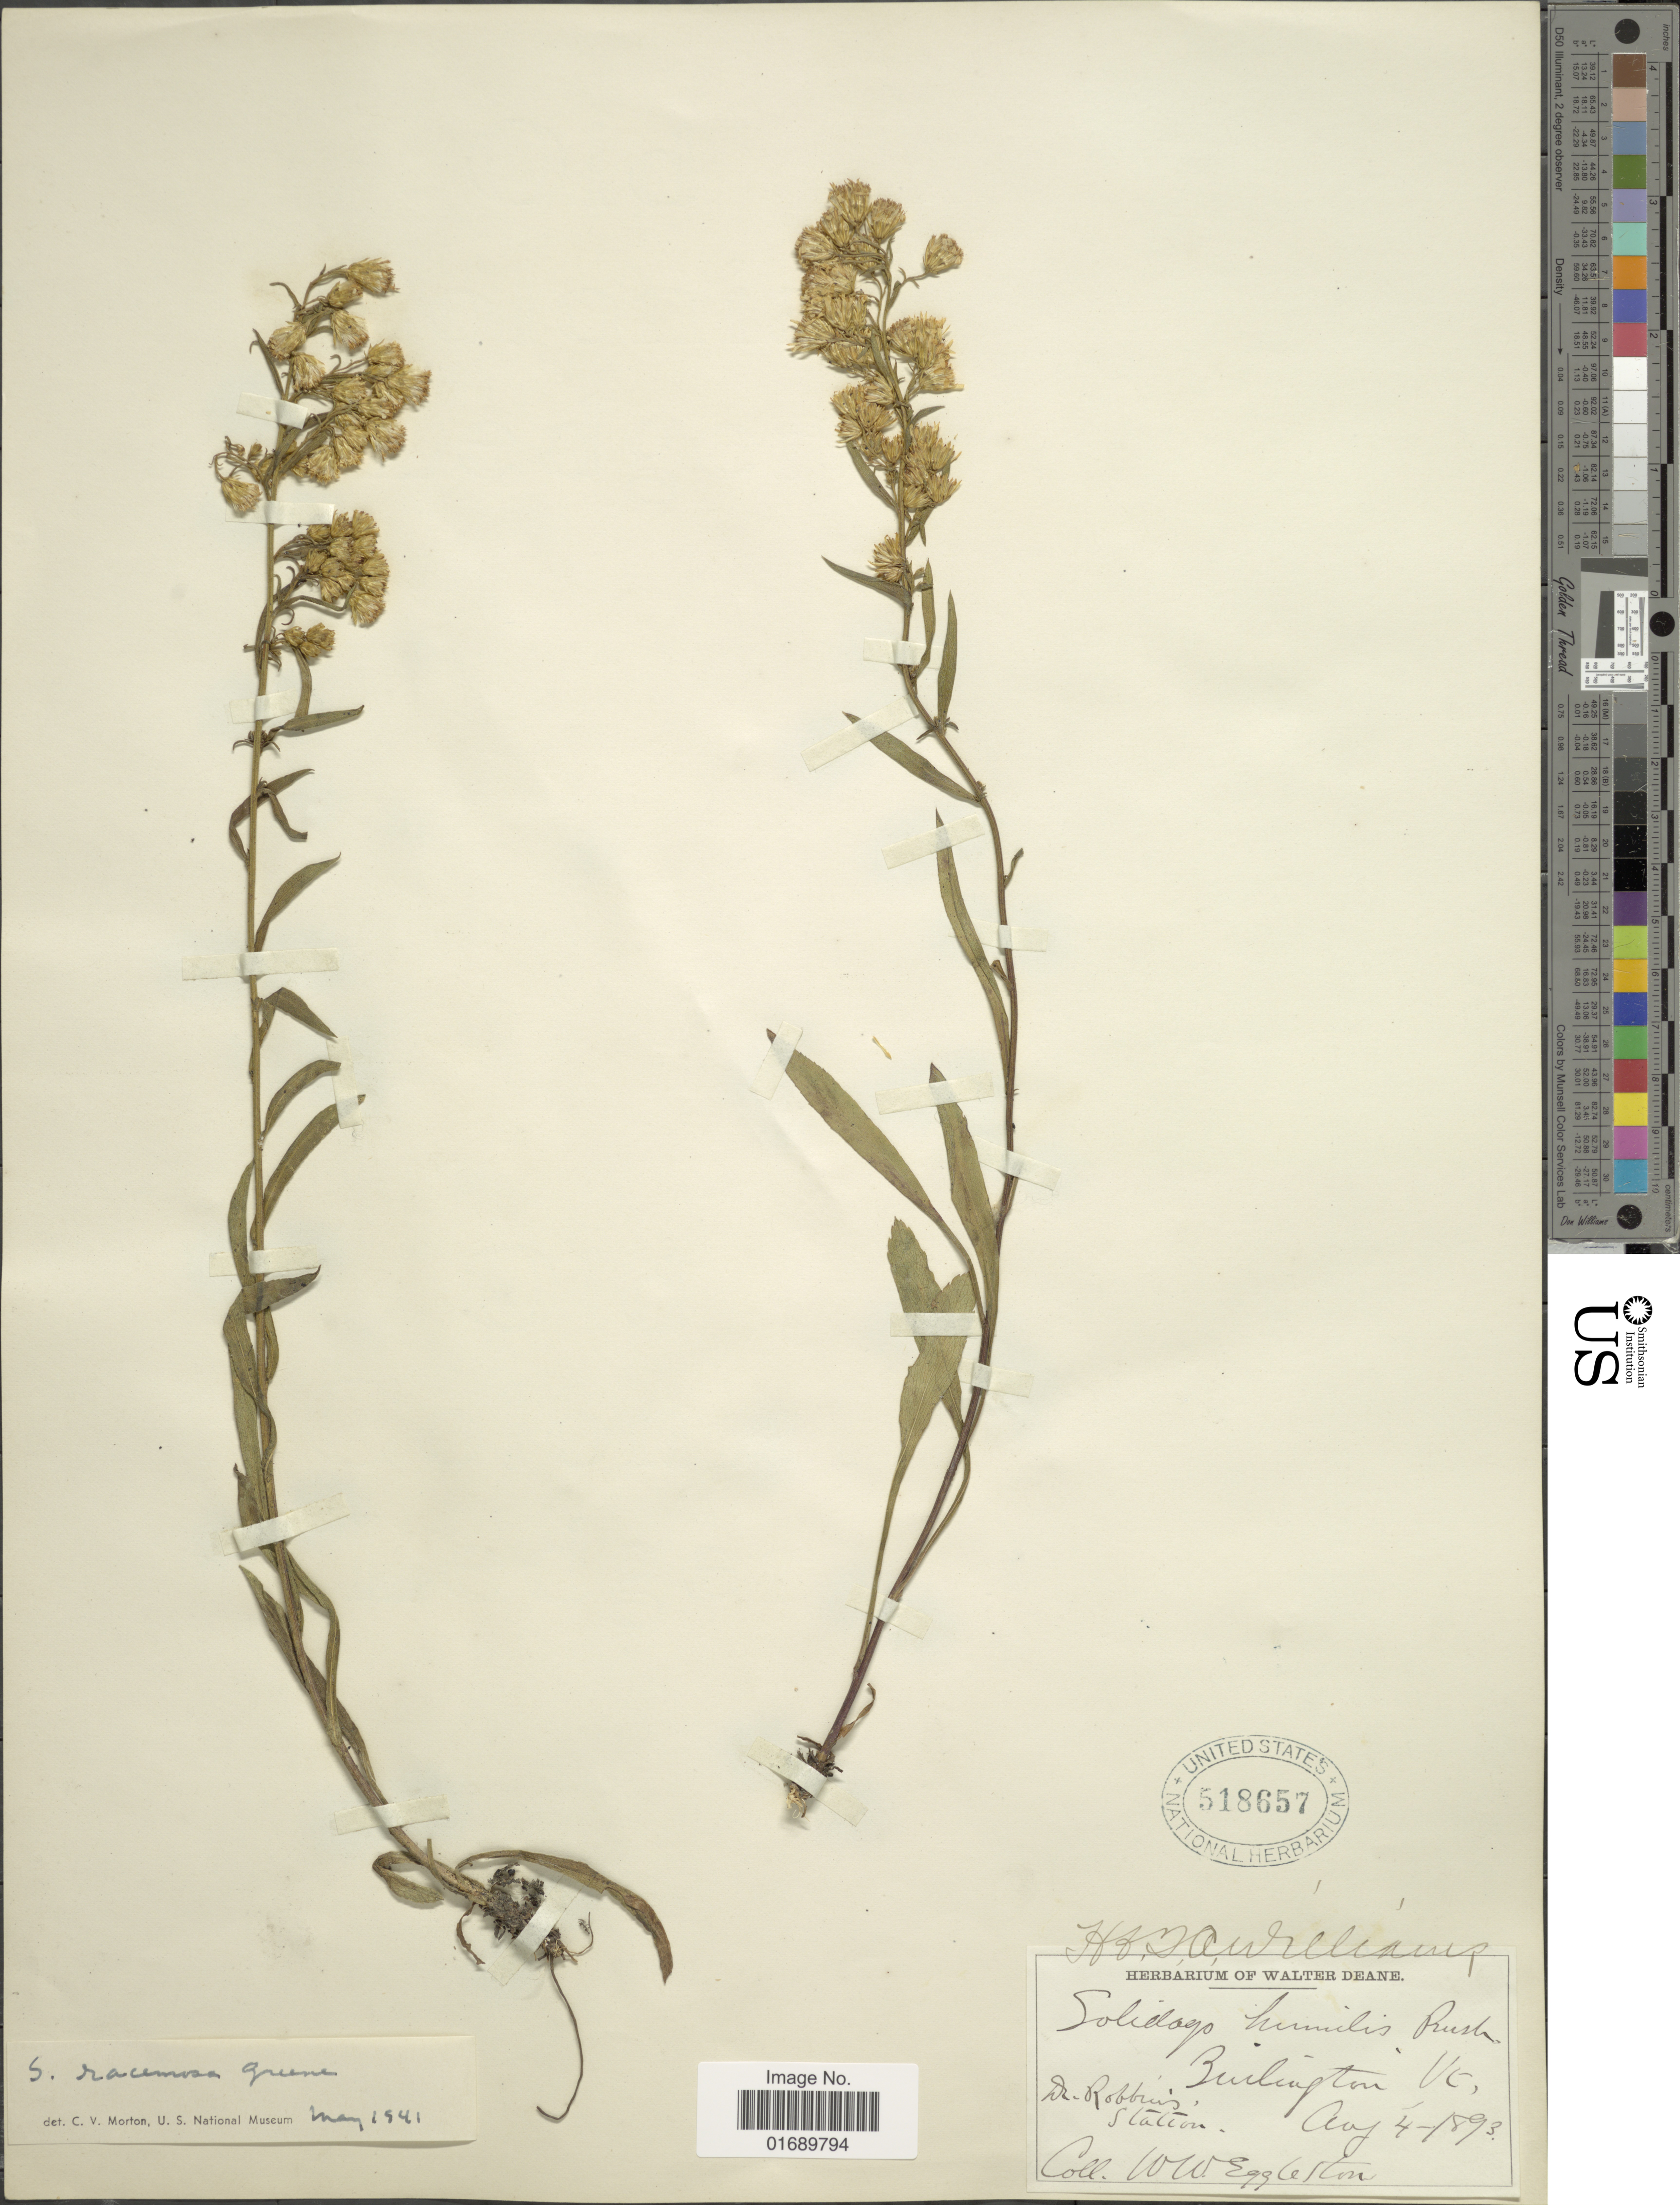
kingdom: Plantae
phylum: Tracheophyta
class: Magnoliopsida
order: Asterales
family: Asteraceae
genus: Solidago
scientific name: Solidago racemosa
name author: Greene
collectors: W. W. Eggleston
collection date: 1893-04-04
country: United States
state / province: Vermont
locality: Builington, Dr. Robbins Station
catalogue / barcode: US 518657